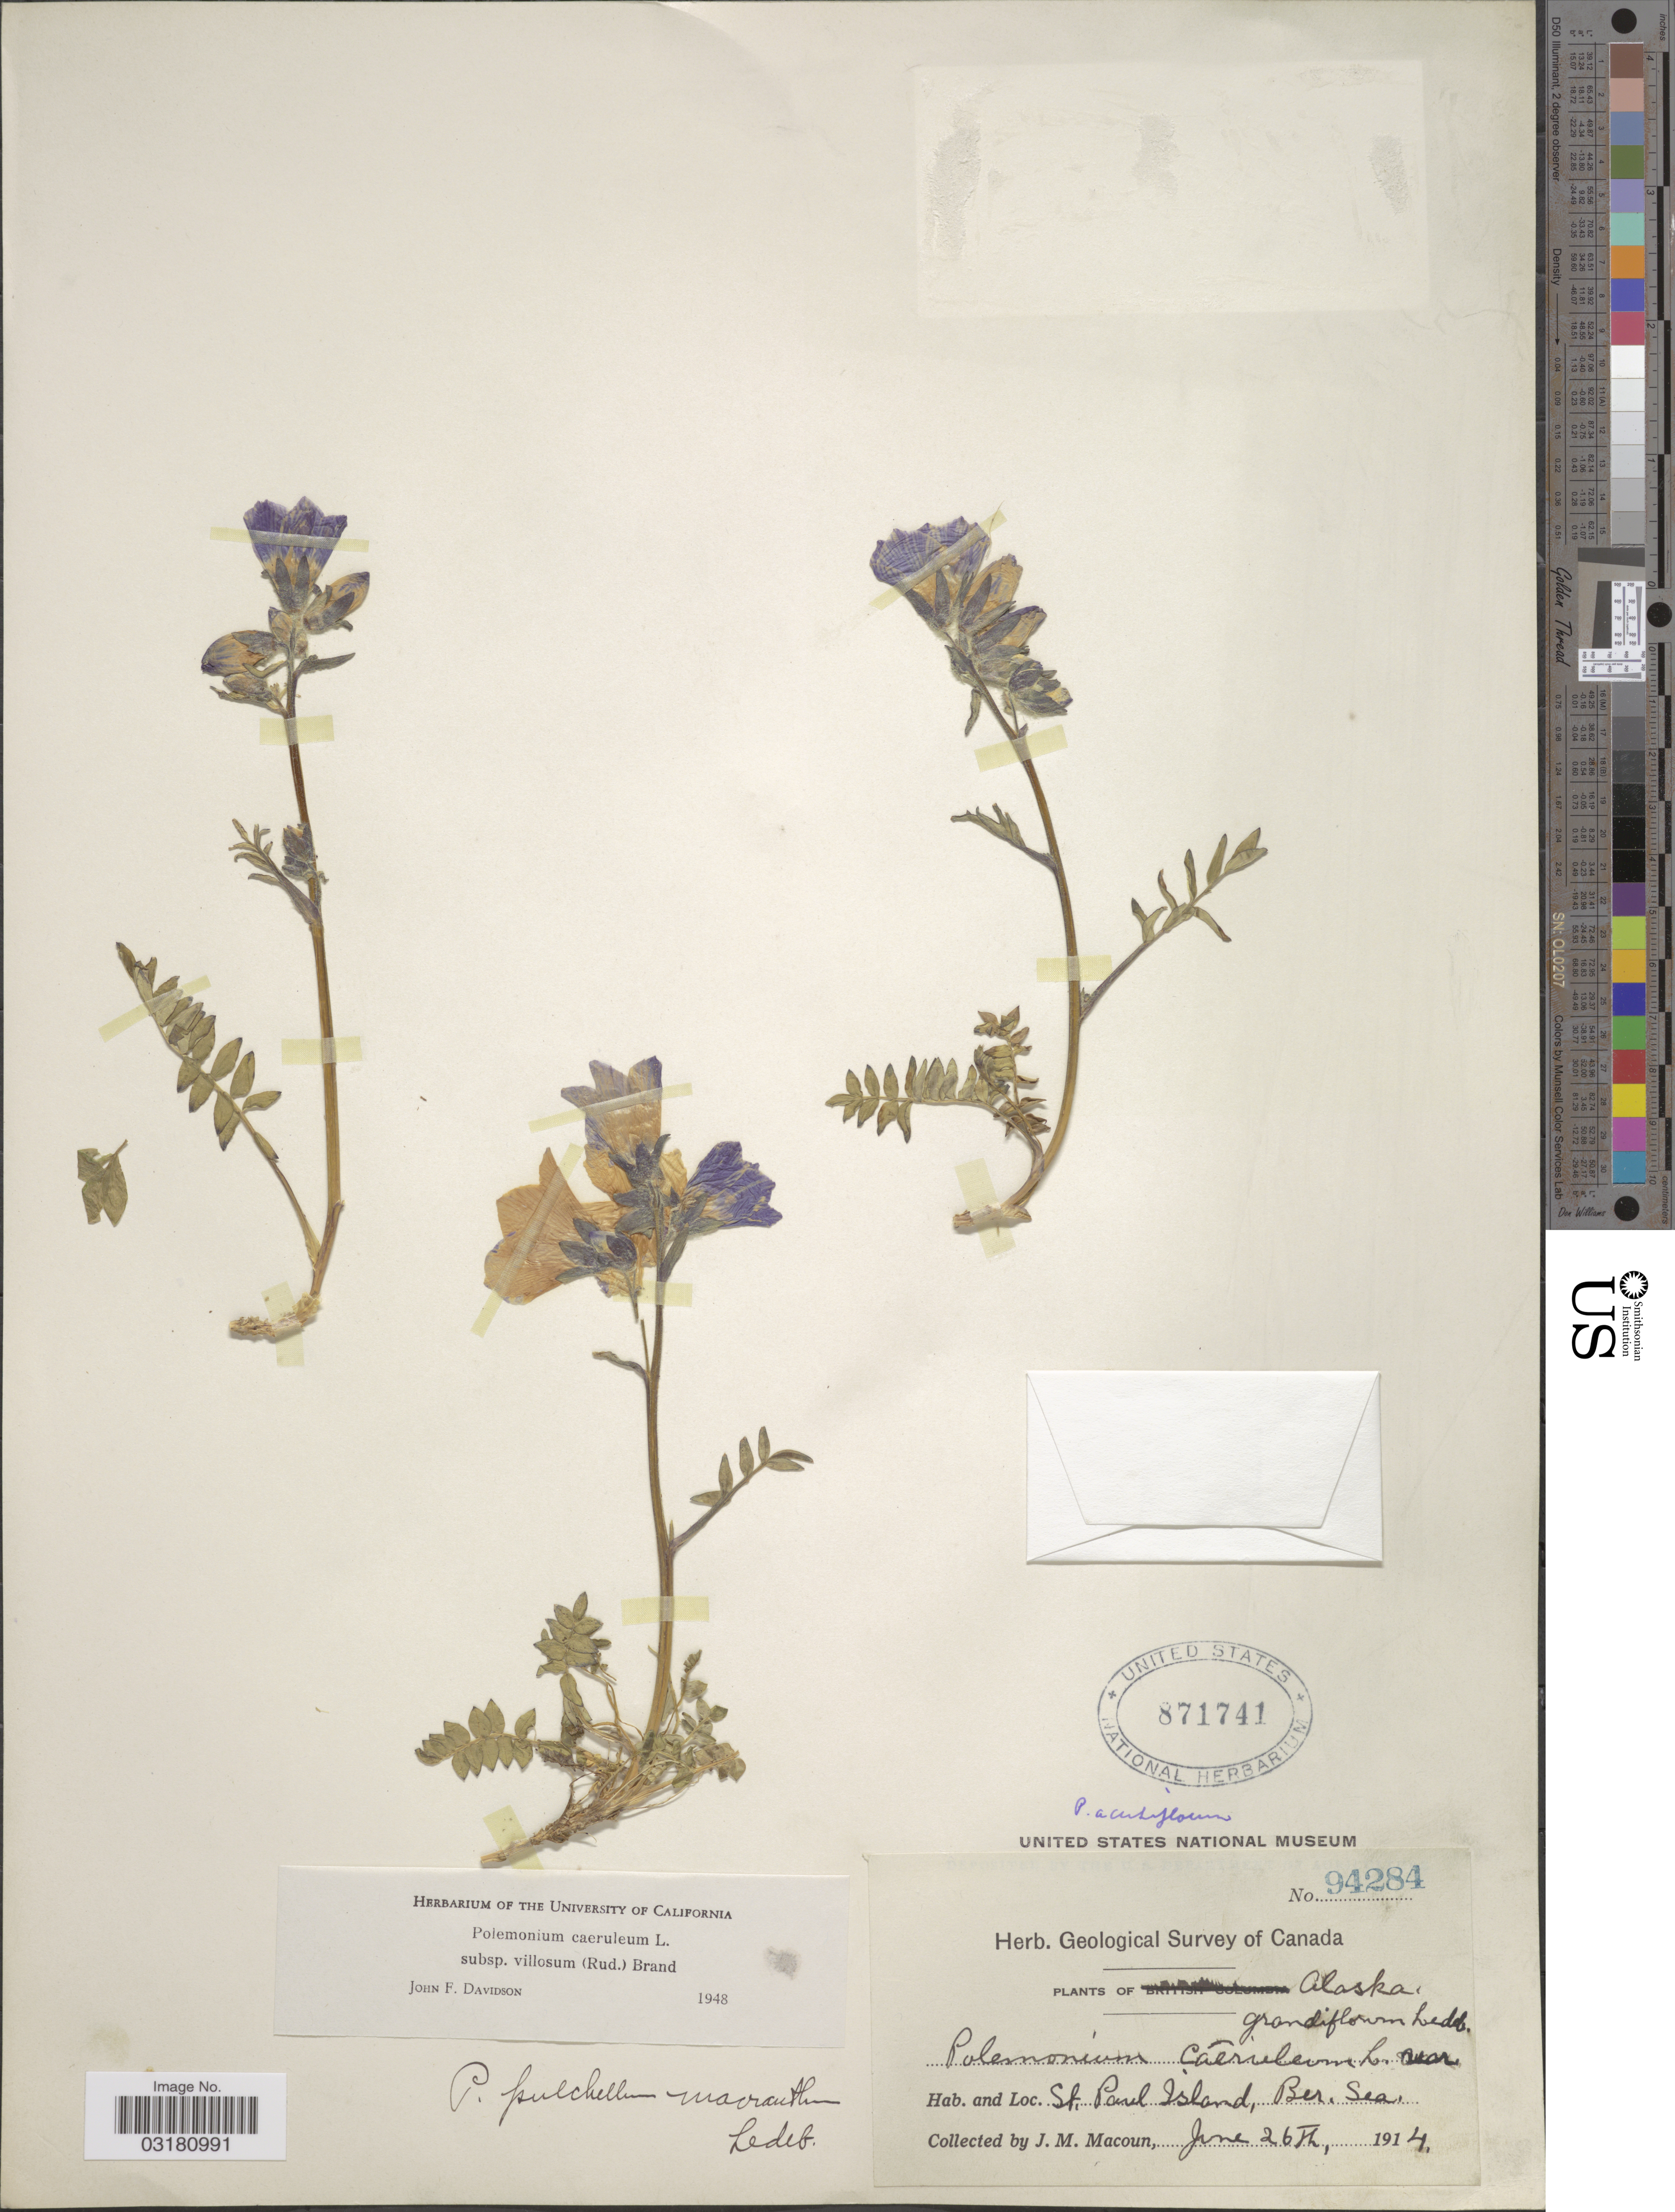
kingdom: Plantae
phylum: Tracheophyta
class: Magnoliopsida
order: Ericales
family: Polemoniaceae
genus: Polemonium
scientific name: Polemonium caeruleum var. villosum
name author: (Rudolph ex Georgi) Brand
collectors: J. M. Macoun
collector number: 94284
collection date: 1914-06-26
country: United States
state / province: Alaska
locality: St. Paul Island, Ber. Sea.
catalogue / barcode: US 871741